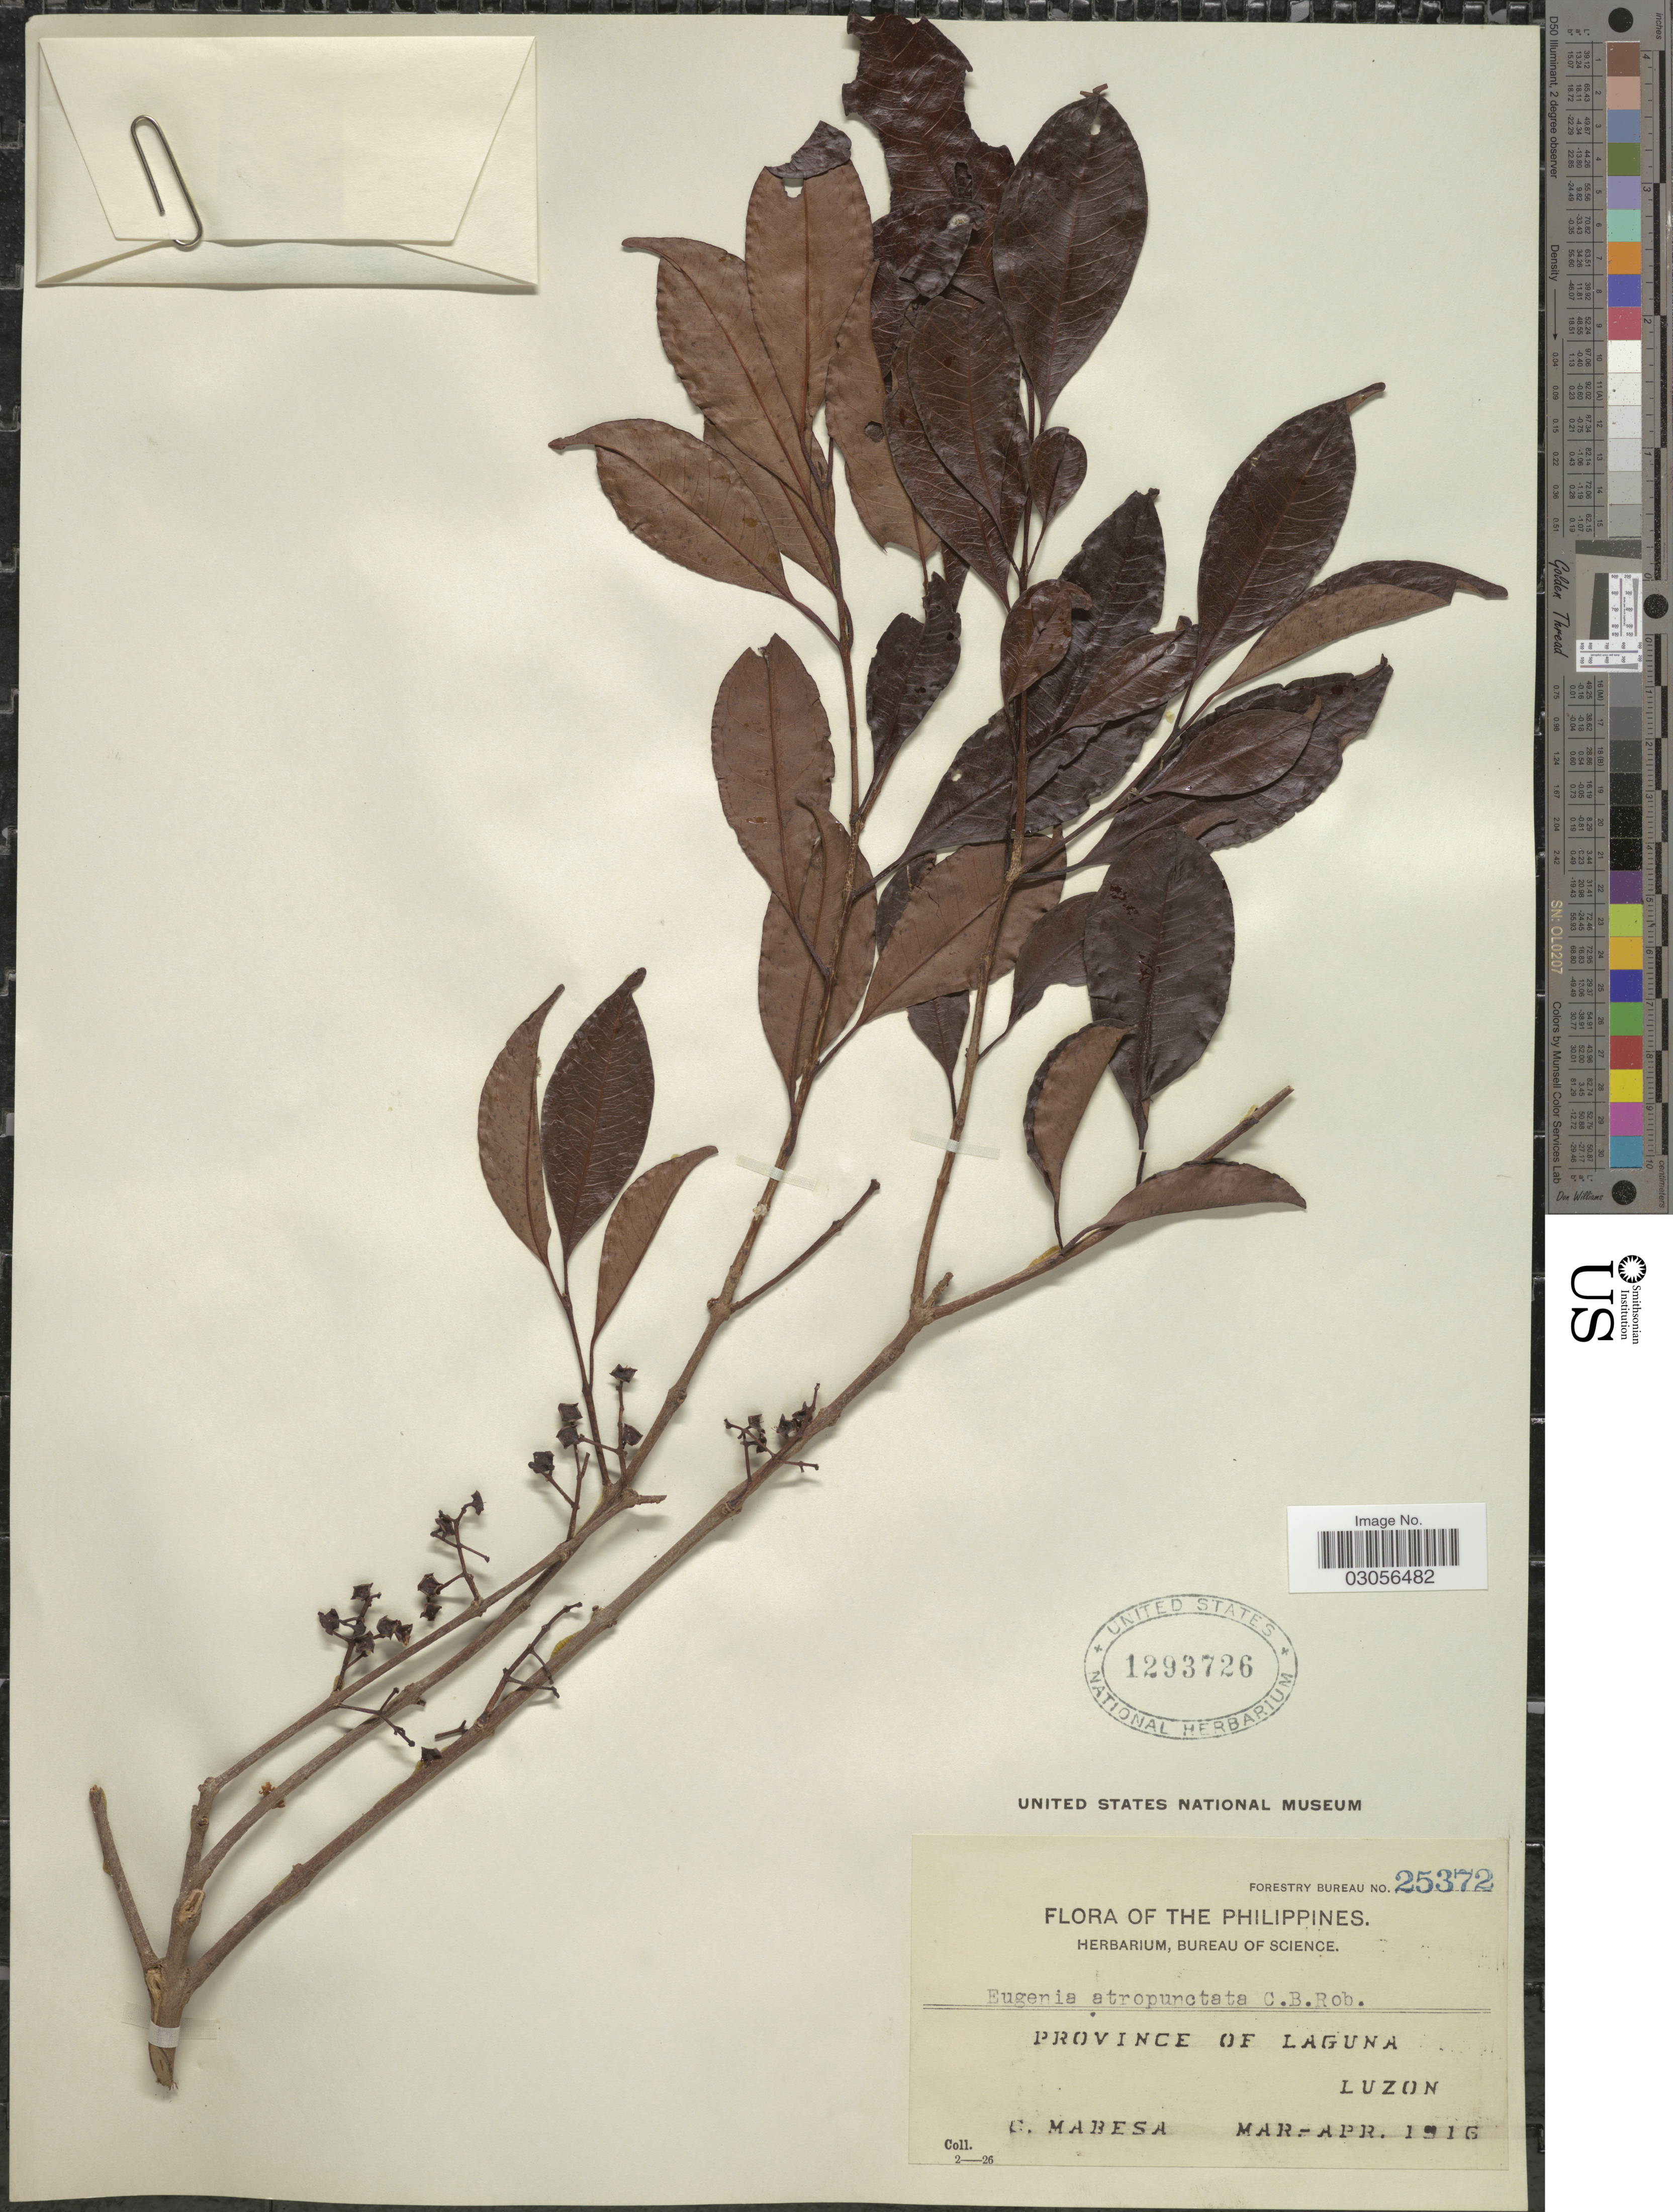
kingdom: Plantae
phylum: Tracheophyta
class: Magnoliopsida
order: Myrtales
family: Myrtaceae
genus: Syzygium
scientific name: Syzygium polyanthum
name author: (Wight) Walp.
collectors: C. Mabesa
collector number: Forestry Bureau 25372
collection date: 1916-03/1916-04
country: Philippines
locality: Province of Laguna, Luzon.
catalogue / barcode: US 1293726